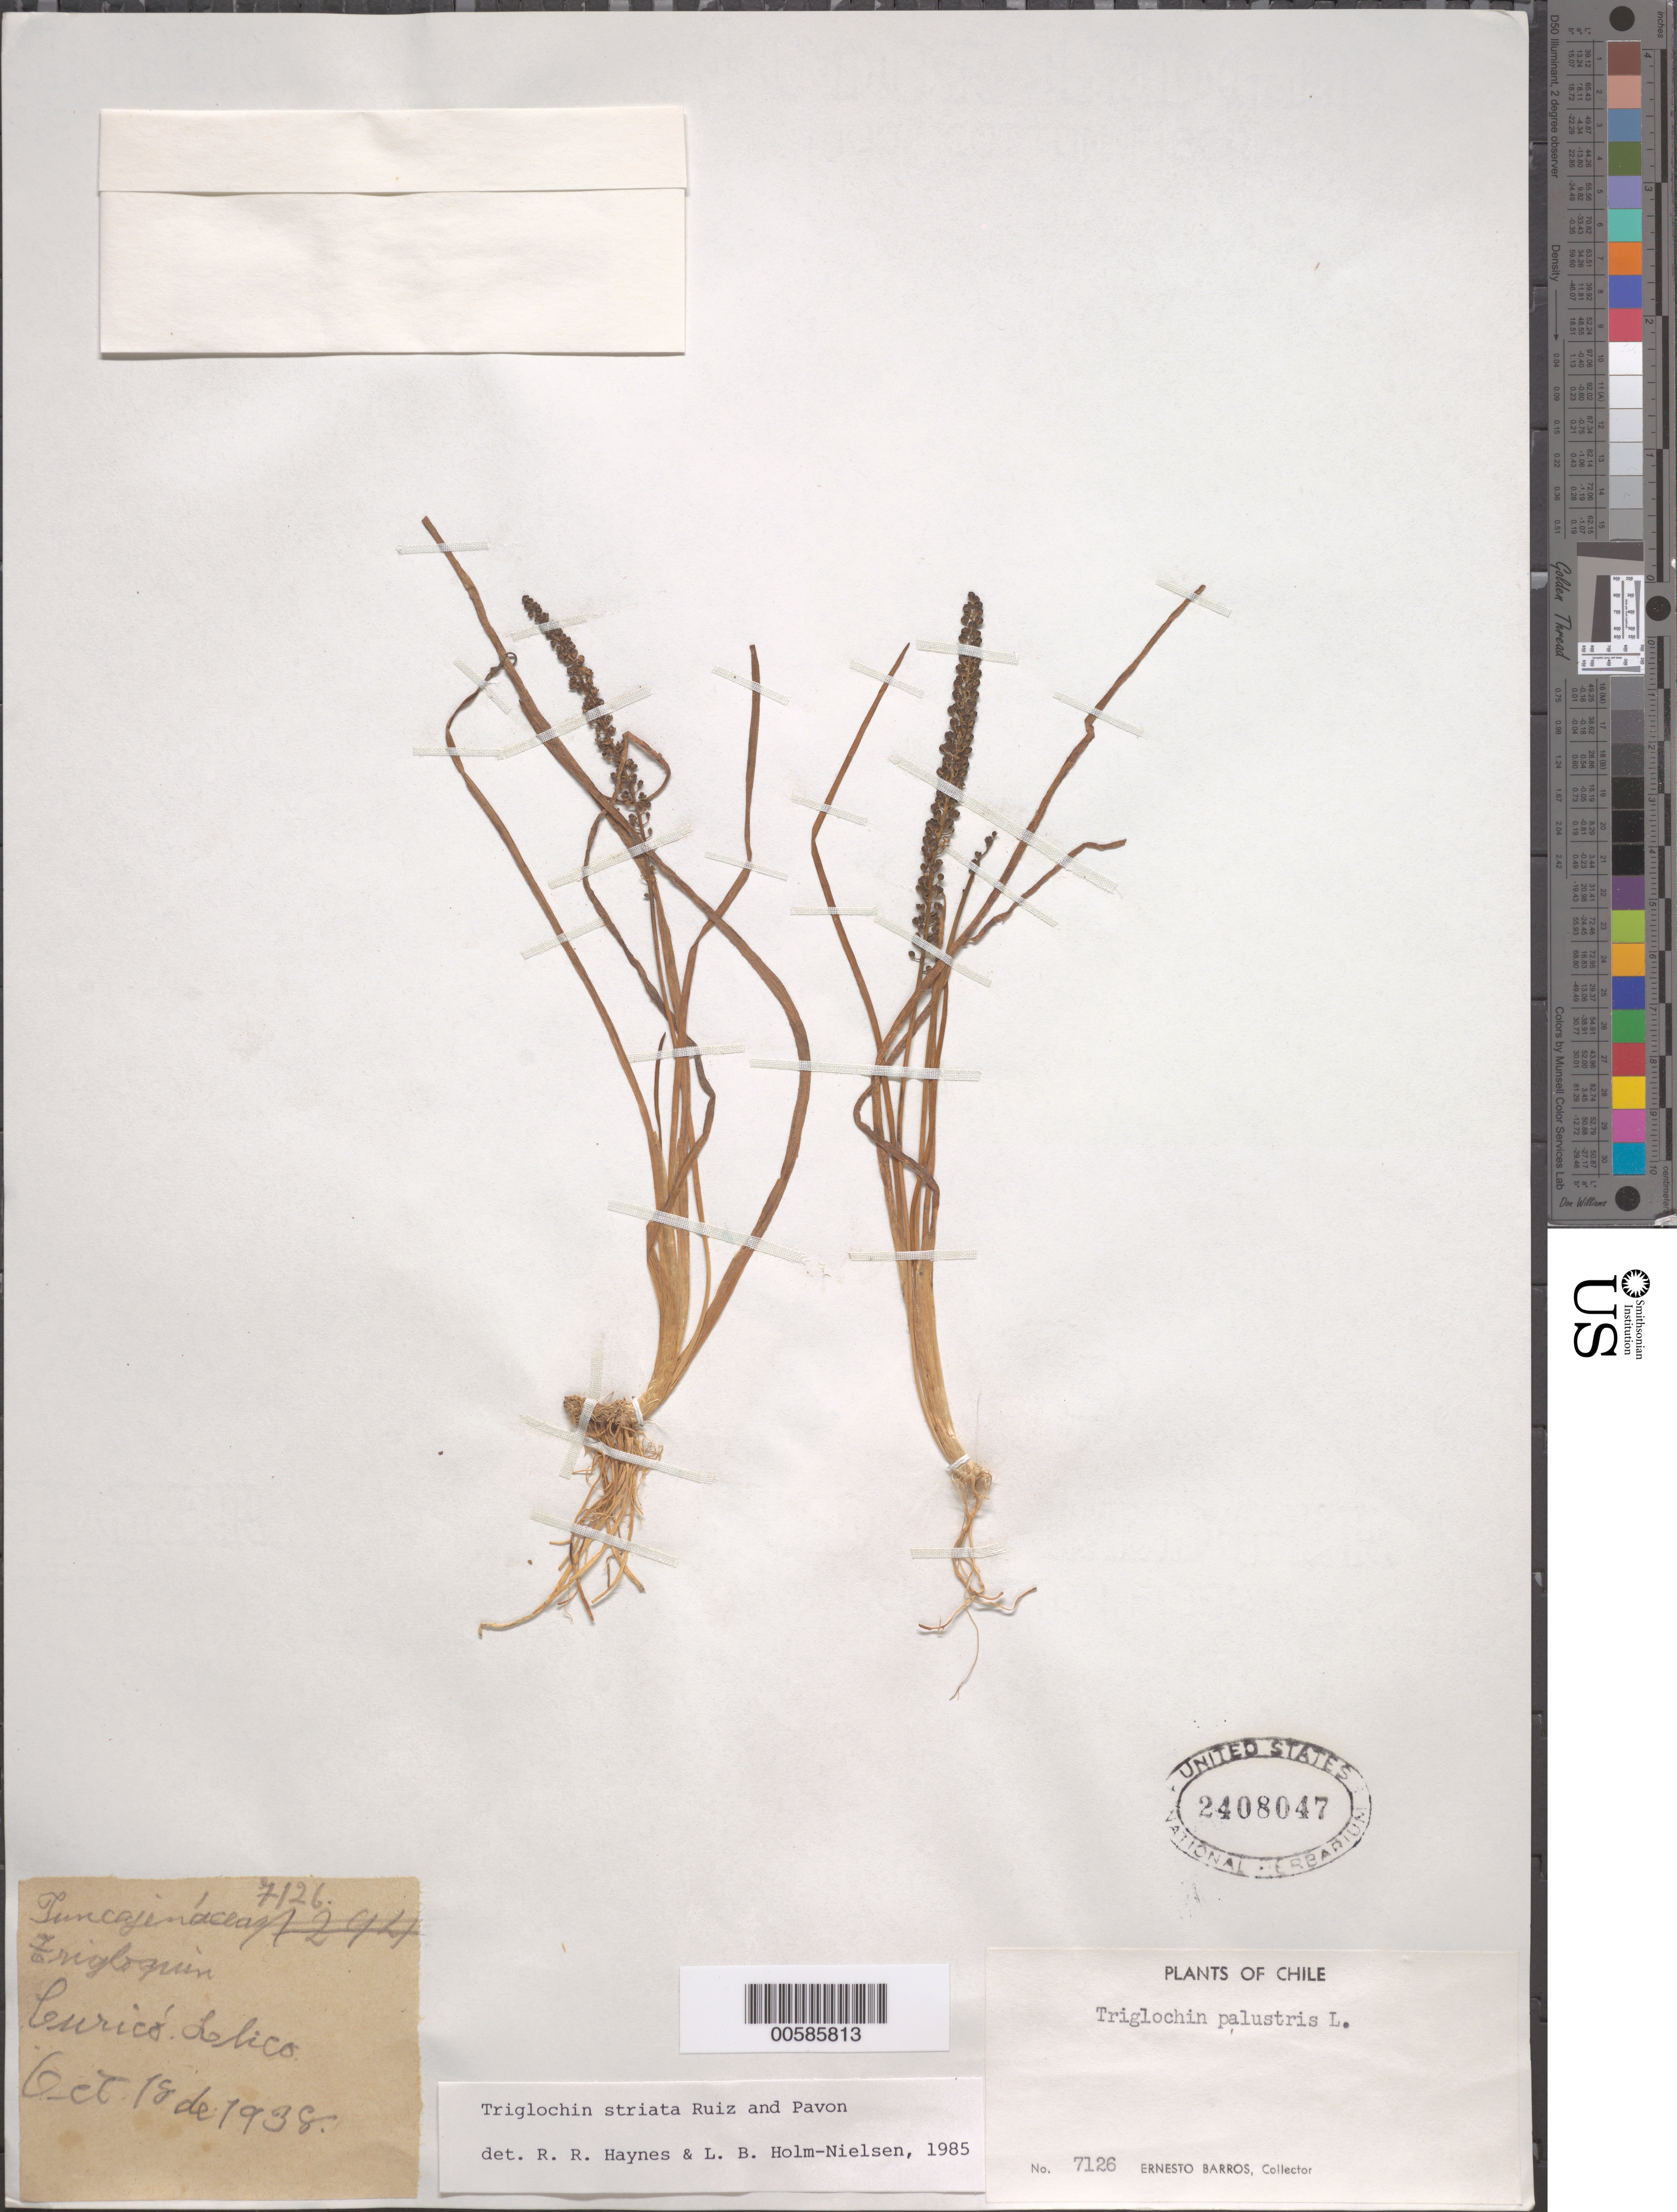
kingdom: Plantae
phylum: Tracheophyta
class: Liliopsida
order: Alismatales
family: Juncaginaceae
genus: Triglochin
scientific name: Triglochin striata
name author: Ruiz & Pav.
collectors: E. Barros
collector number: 7126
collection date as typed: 18 Oct 1938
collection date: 1938-10-18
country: Chile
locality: Curico Llico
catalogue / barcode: US 2408047